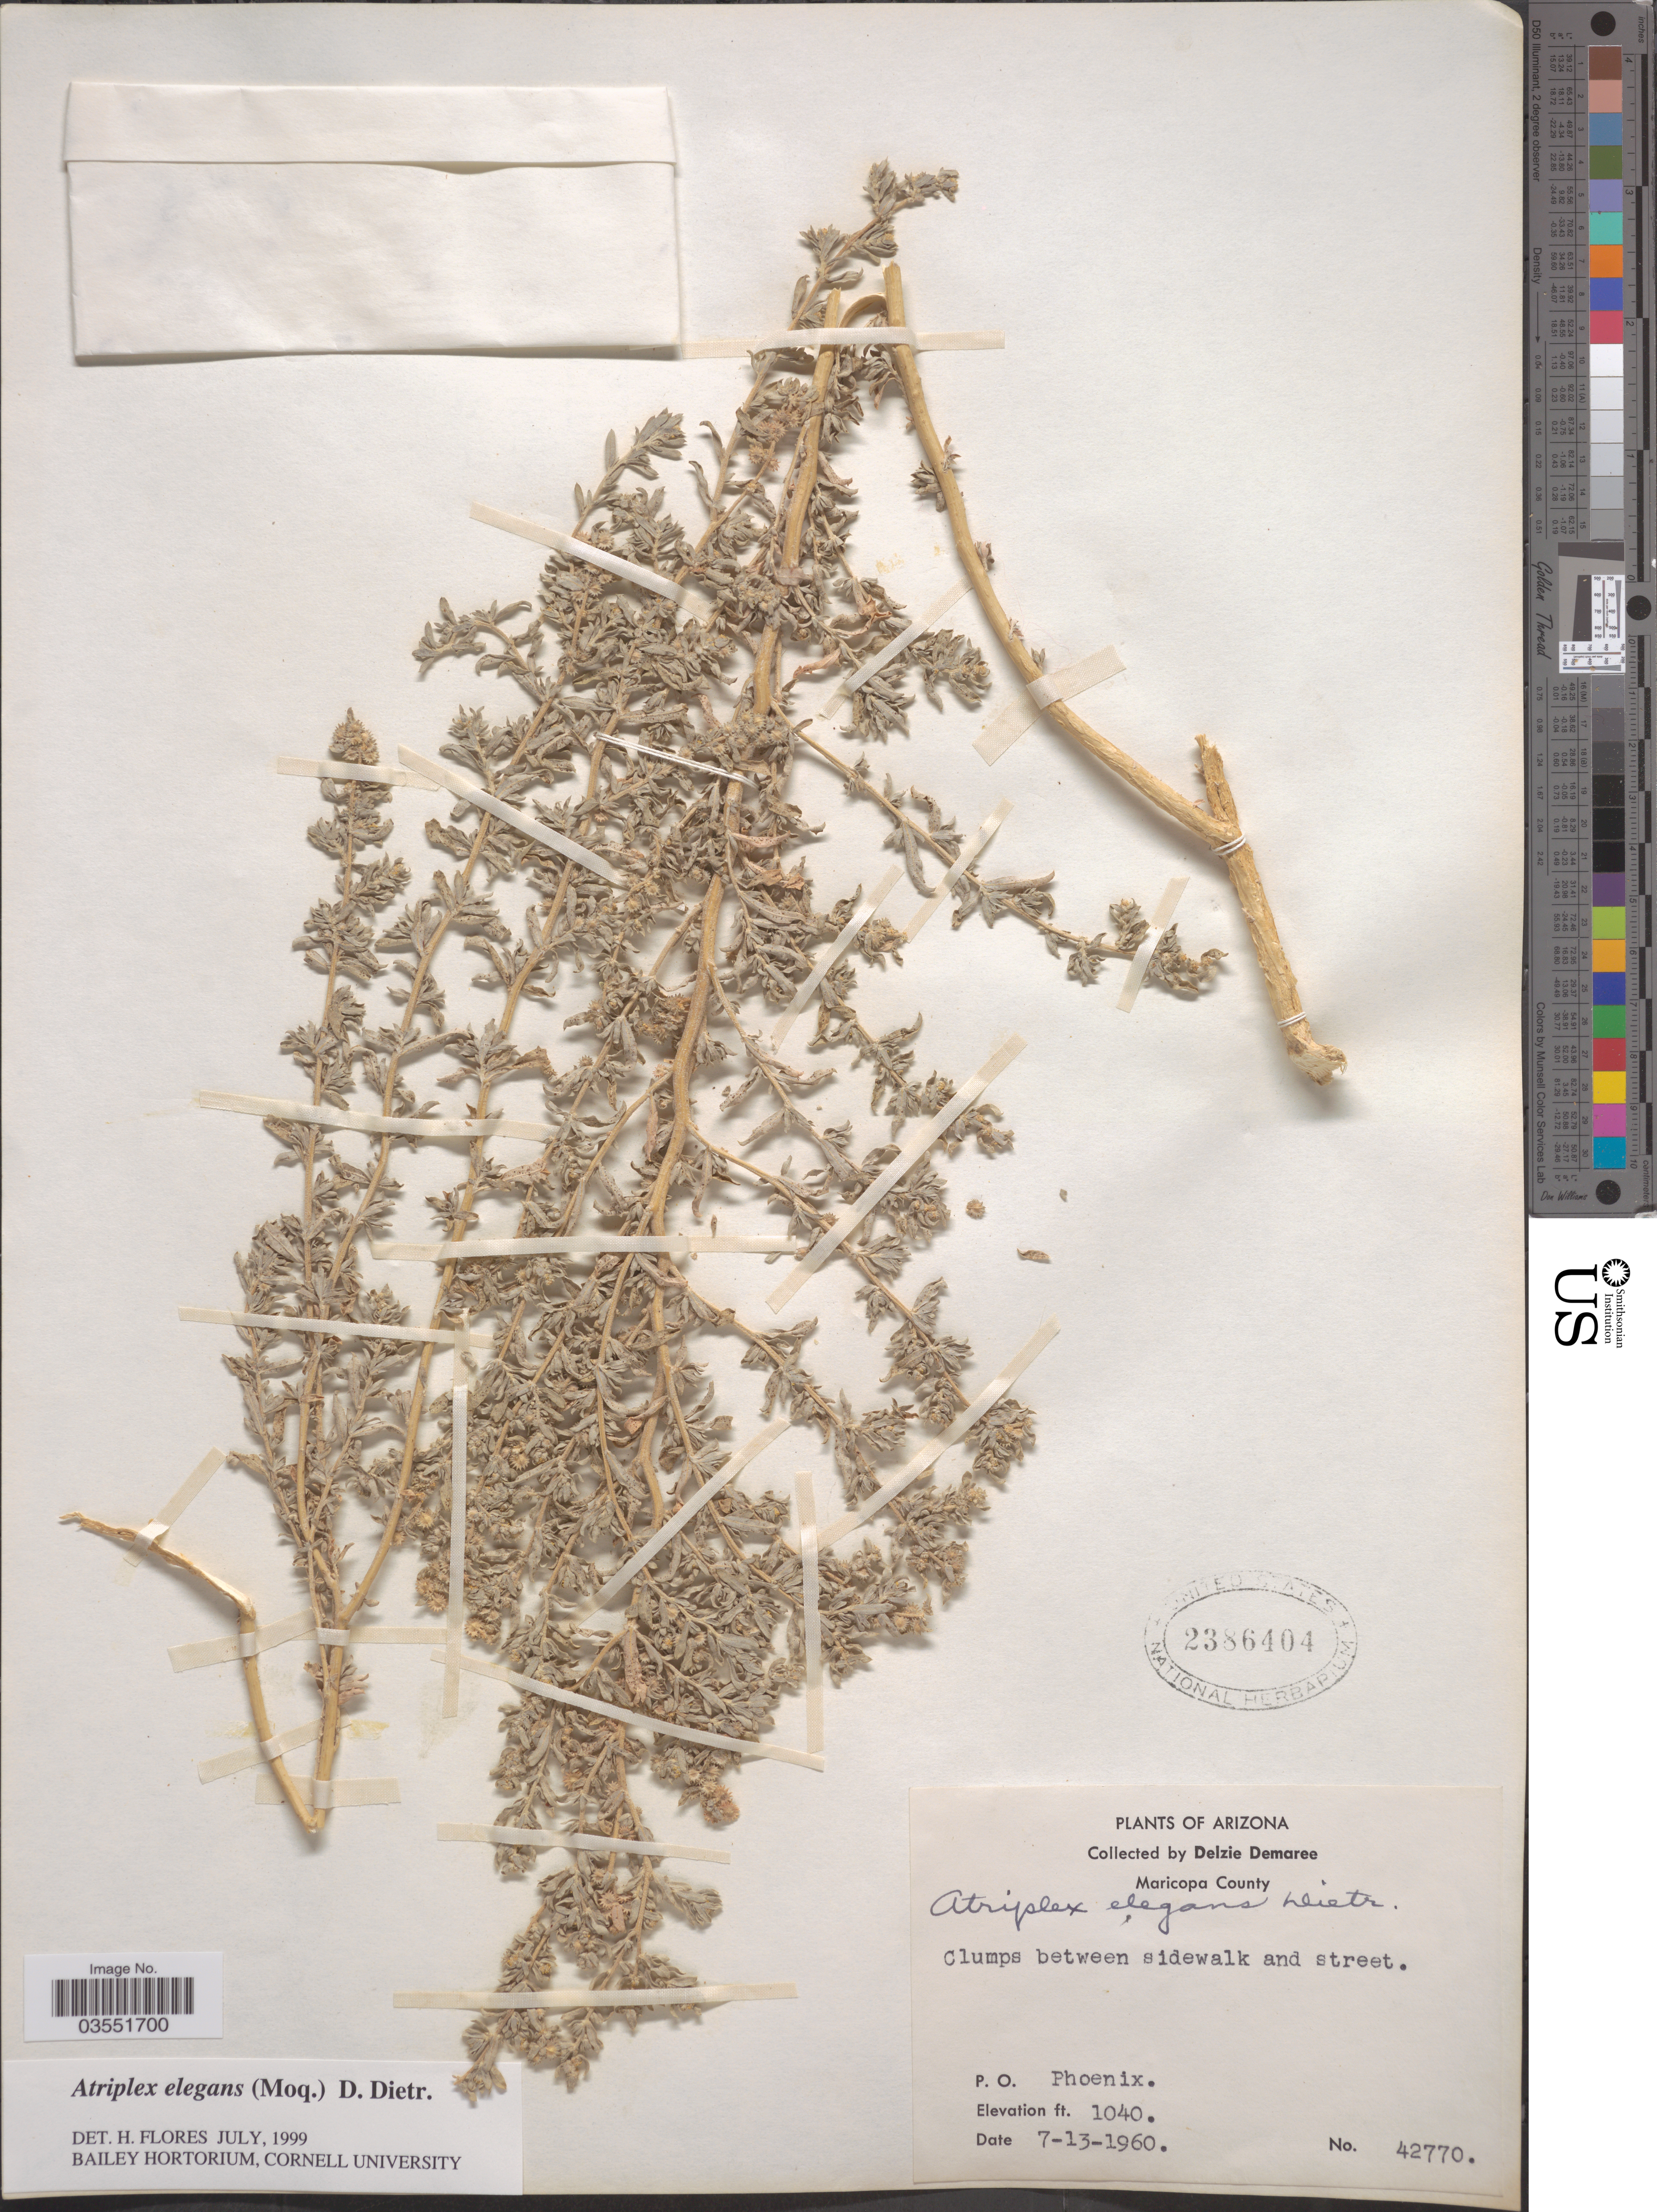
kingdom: Plantae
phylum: Tracheophyta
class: Magnoliopsida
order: Caryophyllales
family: Amaranthaceae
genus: Atriplex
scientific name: Atriplex elegans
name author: (Moq.) D. Dietr.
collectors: D. Demaree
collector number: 42770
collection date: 1960-07-13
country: United States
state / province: Arizona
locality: Maricopa County. Clumps between sidewalk and street. P. O. Phoenix.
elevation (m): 317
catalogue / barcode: US 2386404